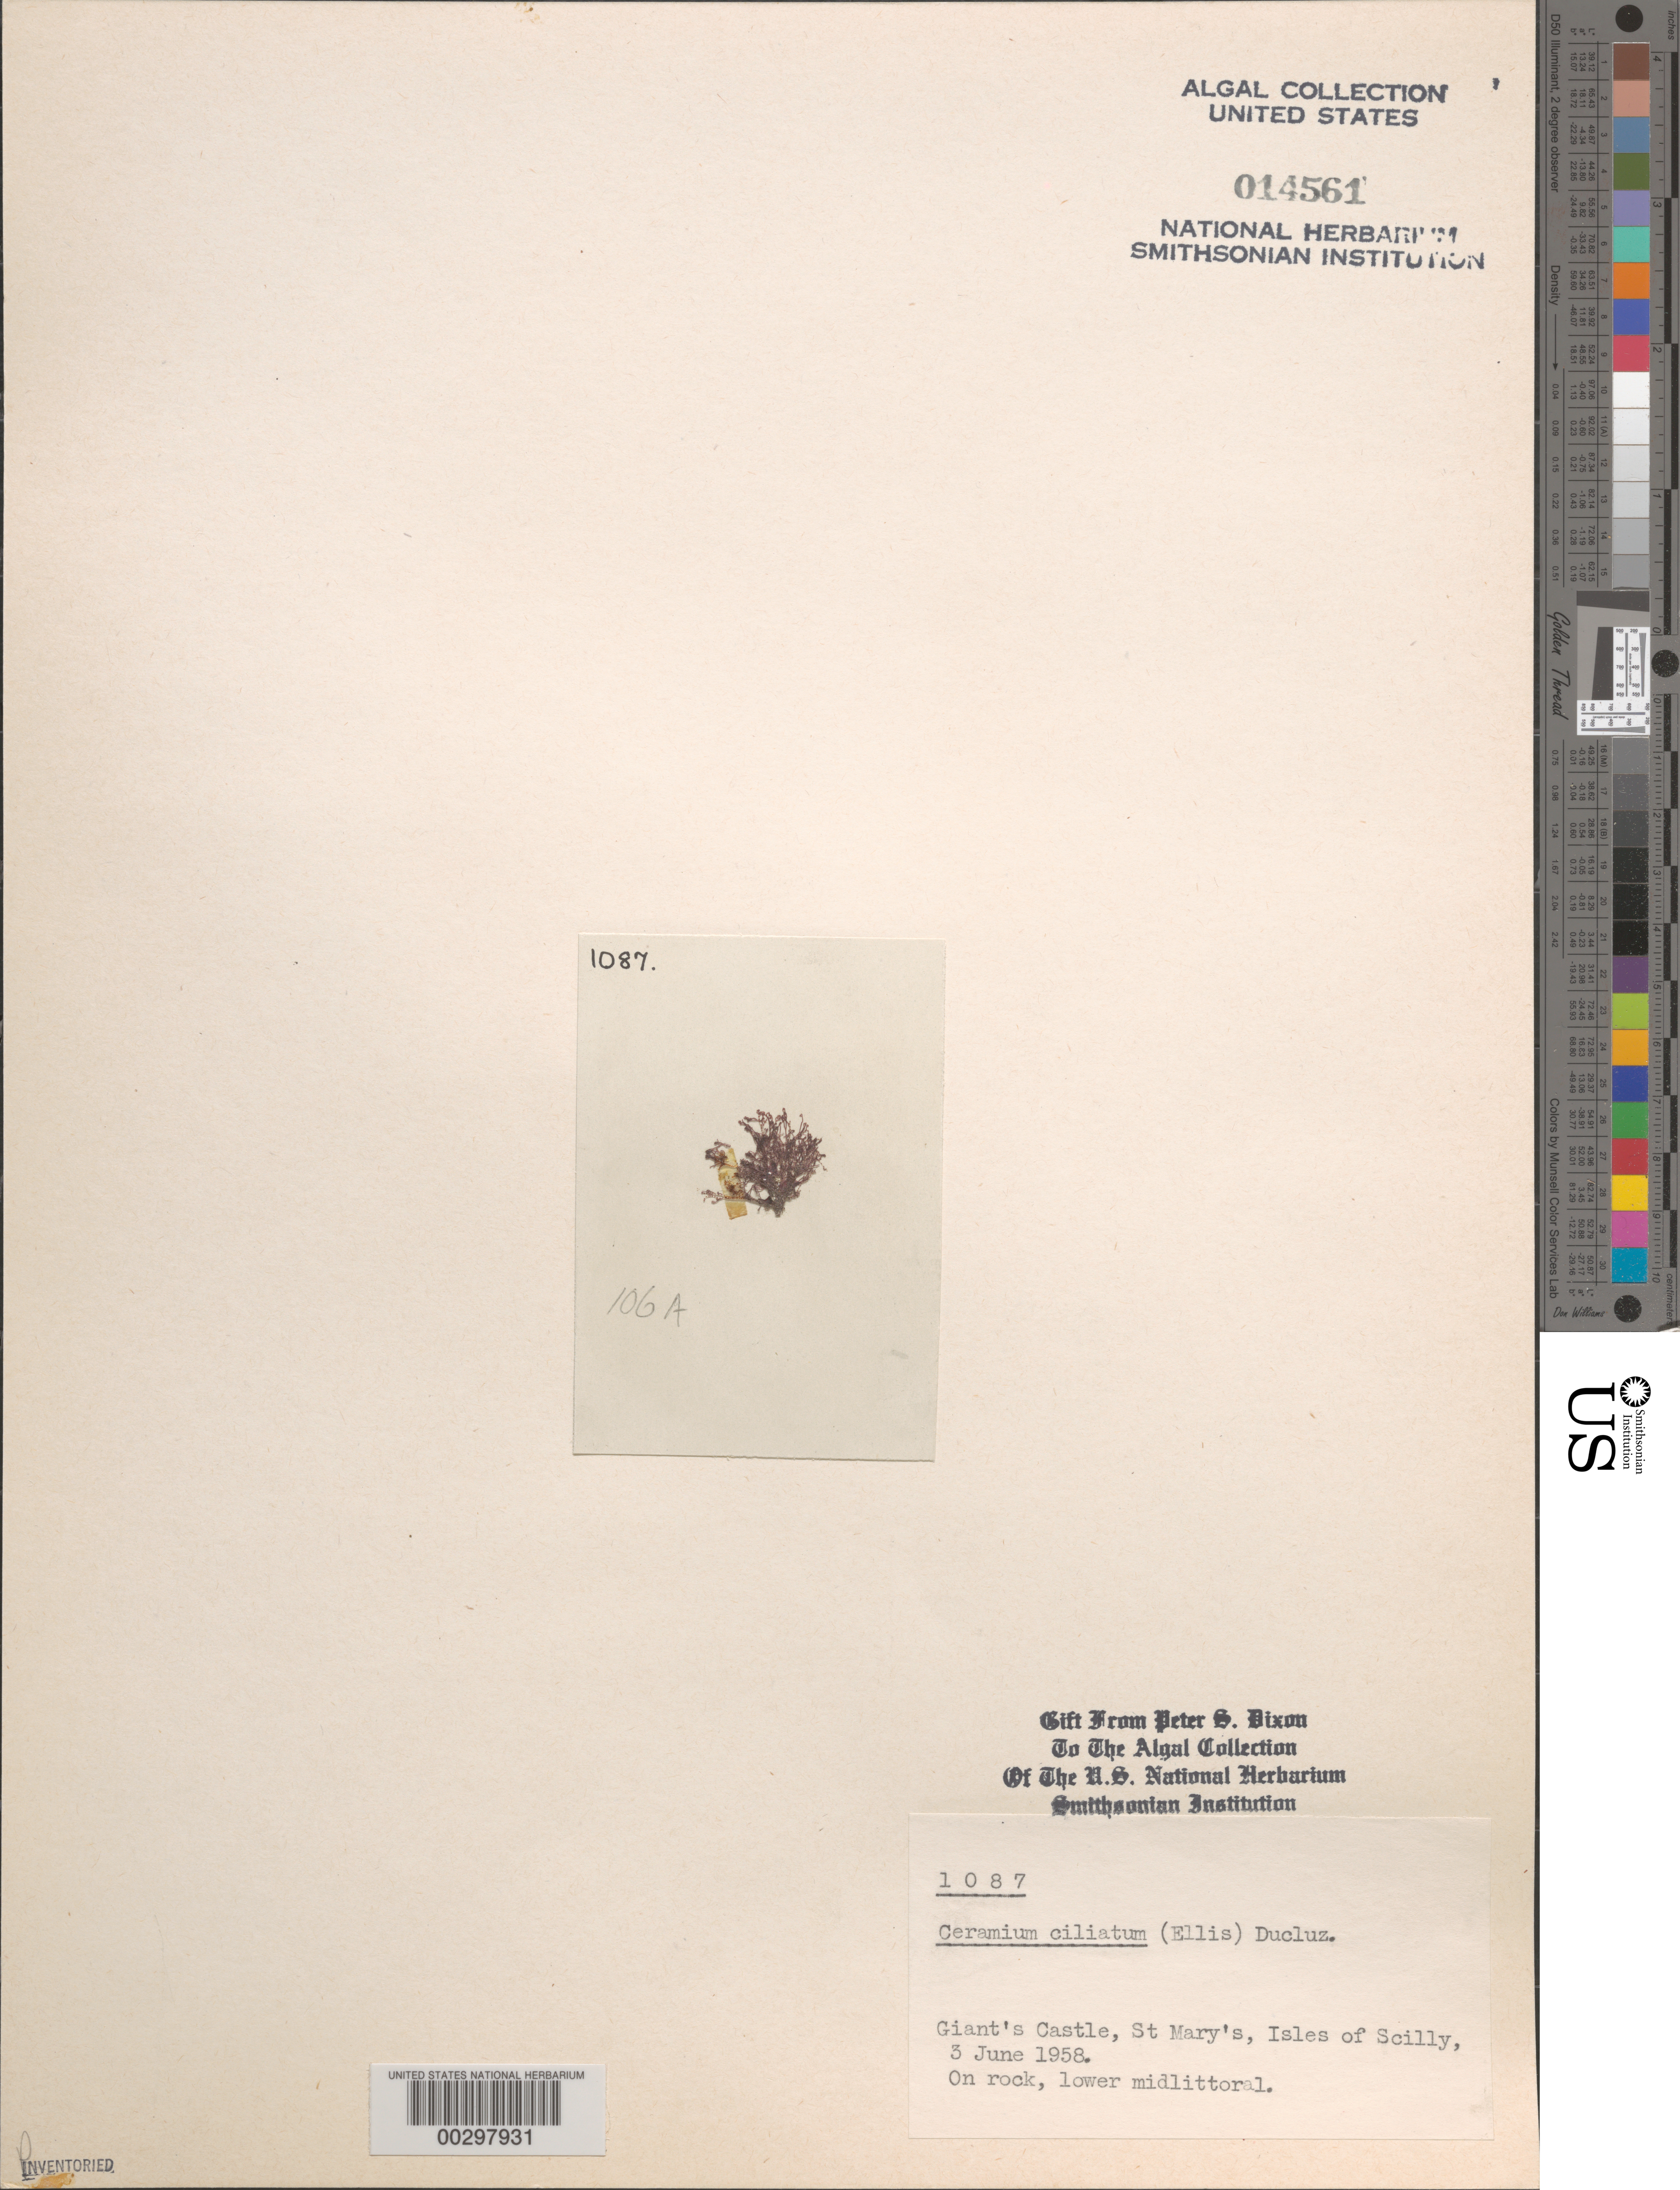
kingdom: Plantae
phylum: Rhodophyta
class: Florideophyceae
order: Ceramiales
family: Ceramiaceae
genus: Ceramium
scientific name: Ceramium ciliatum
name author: (J. Ellis) Ducluzeau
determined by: Dixon, P. S.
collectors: P. S. Dixon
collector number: PSD 1087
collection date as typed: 03 Jun 1958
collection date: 1958-06-03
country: United Kingdom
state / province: England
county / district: Council of the Isles of Scilly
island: St. Mary's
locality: Giant's Castle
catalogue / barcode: US 14561